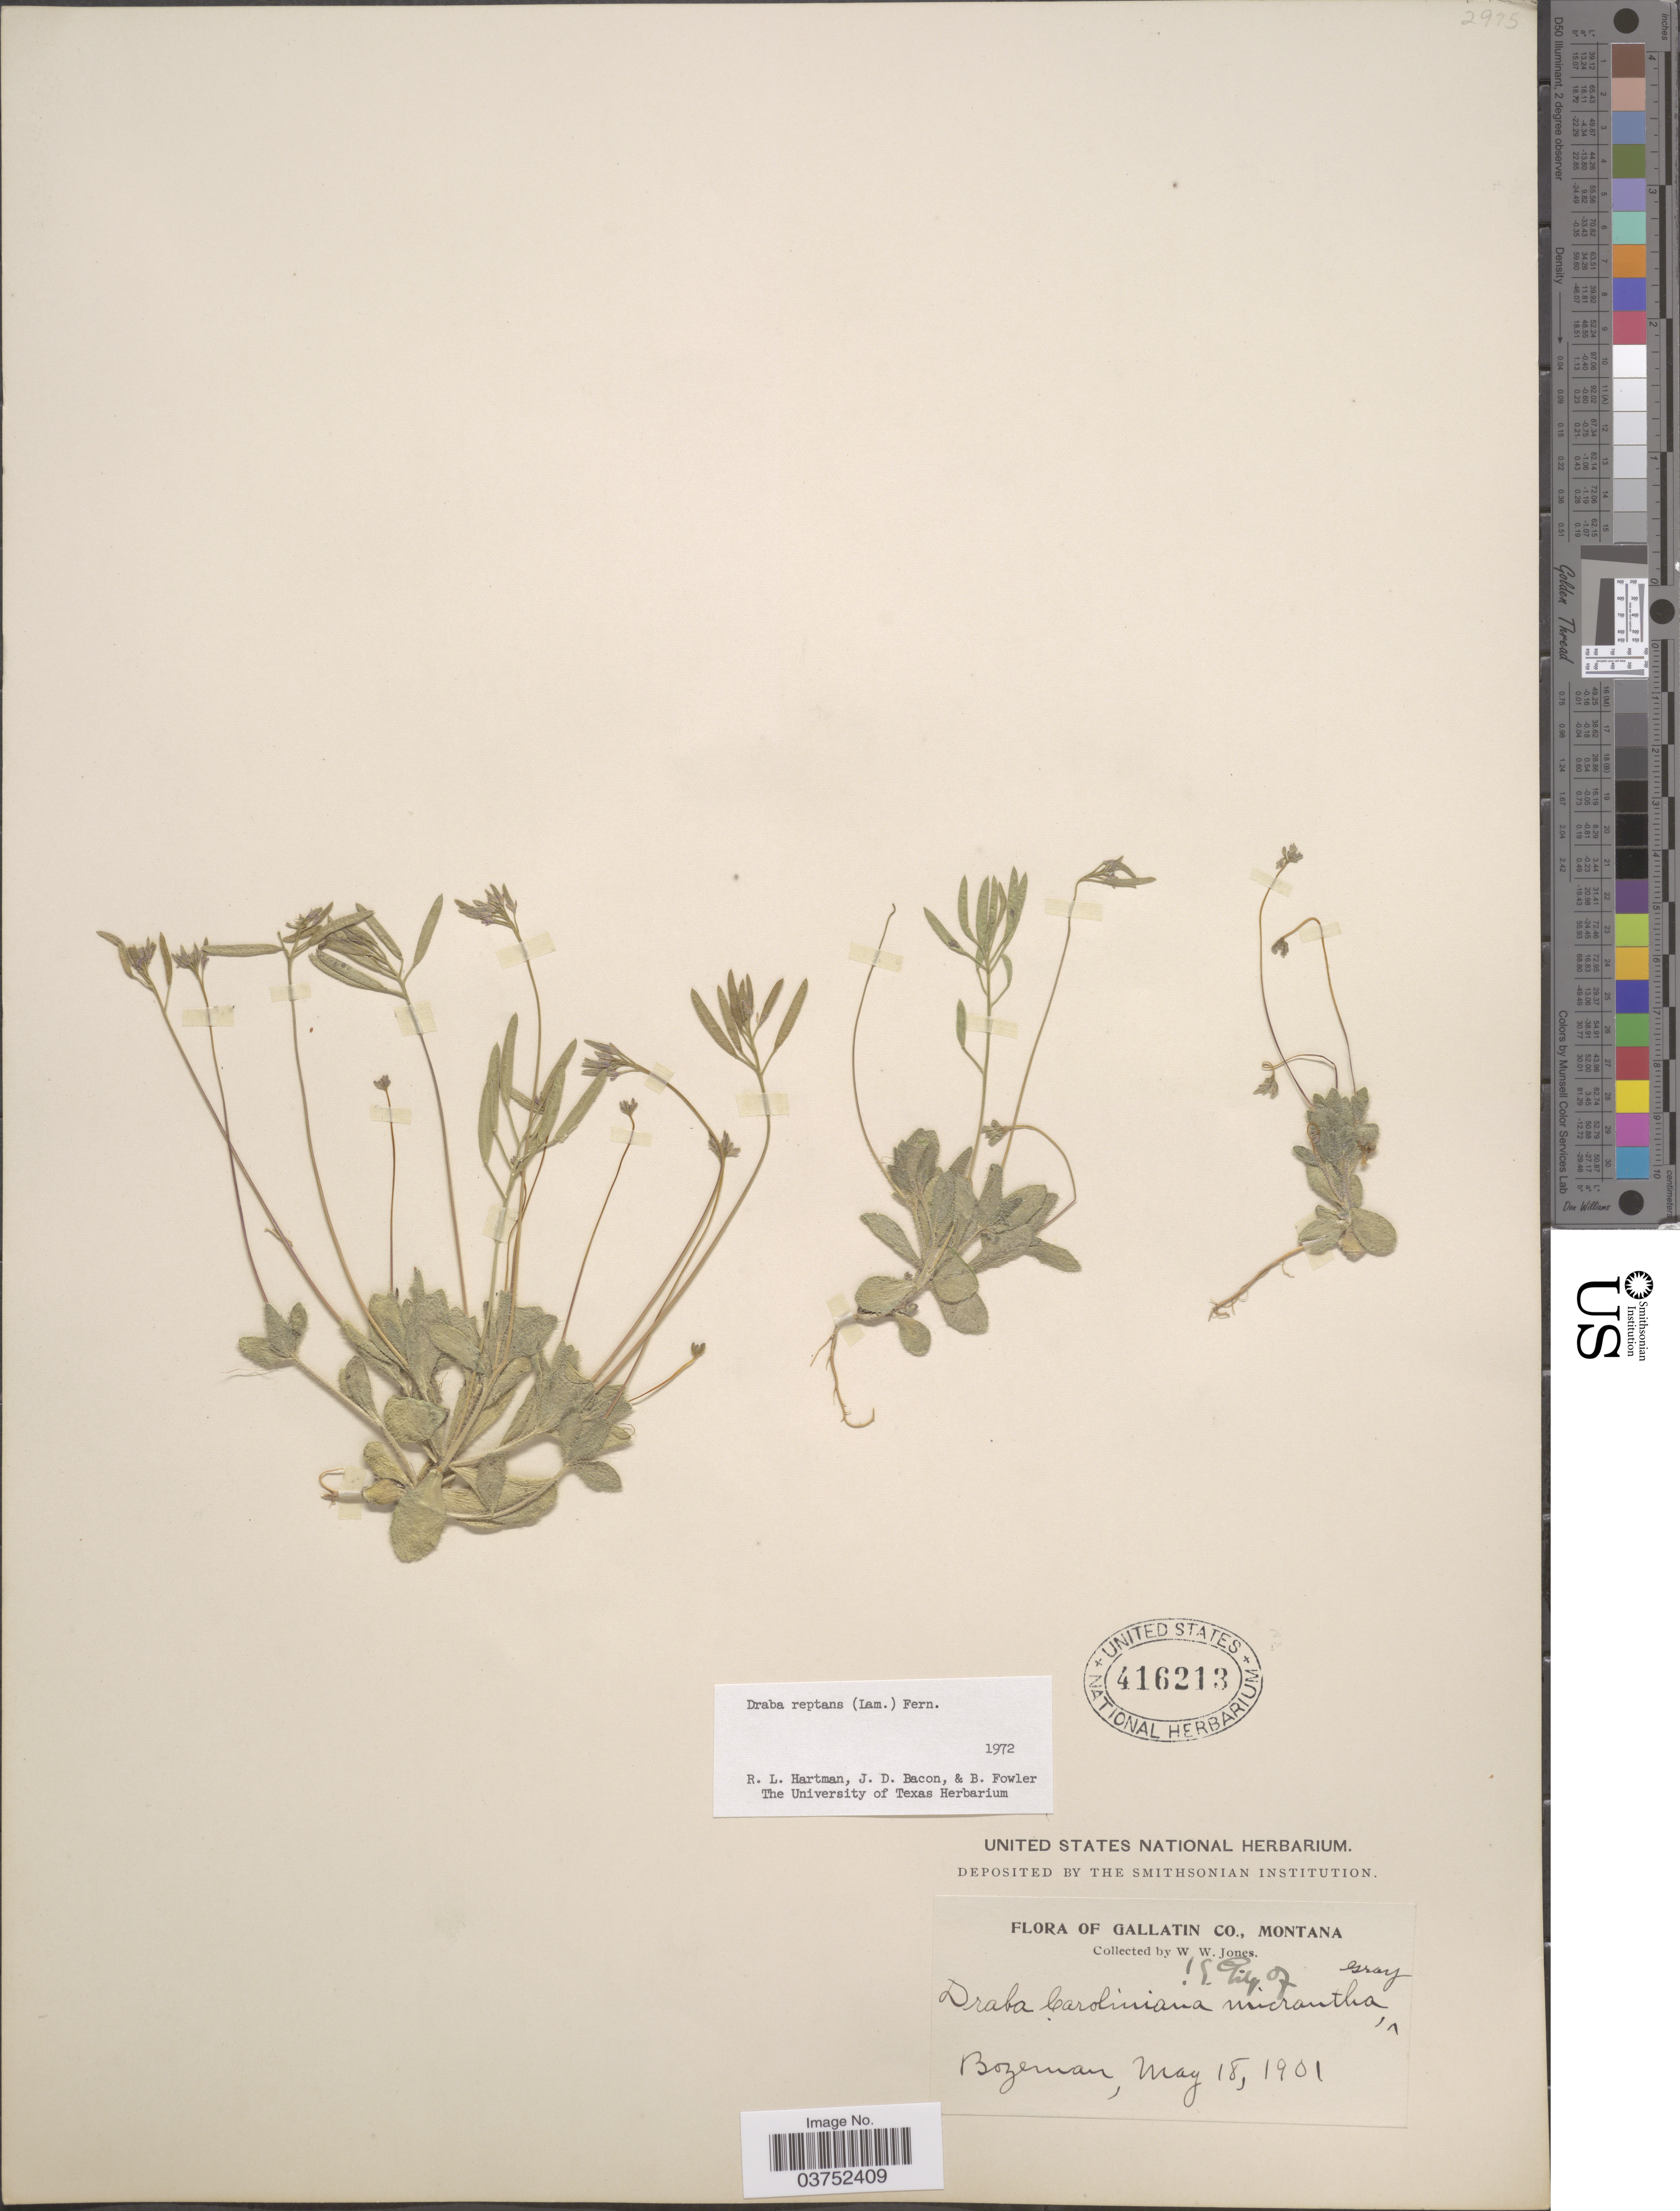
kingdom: Plantae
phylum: Tracheophyta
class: Magnoliopsida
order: Brassicales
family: Brassicaceae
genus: Draba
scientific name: Draba reptans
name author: (Lam.) Fernald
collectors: W. W. Jones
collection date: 1901-05-18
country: United States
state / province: Montana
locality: Gallatin Co. Bozeman.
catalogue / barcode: US 416213